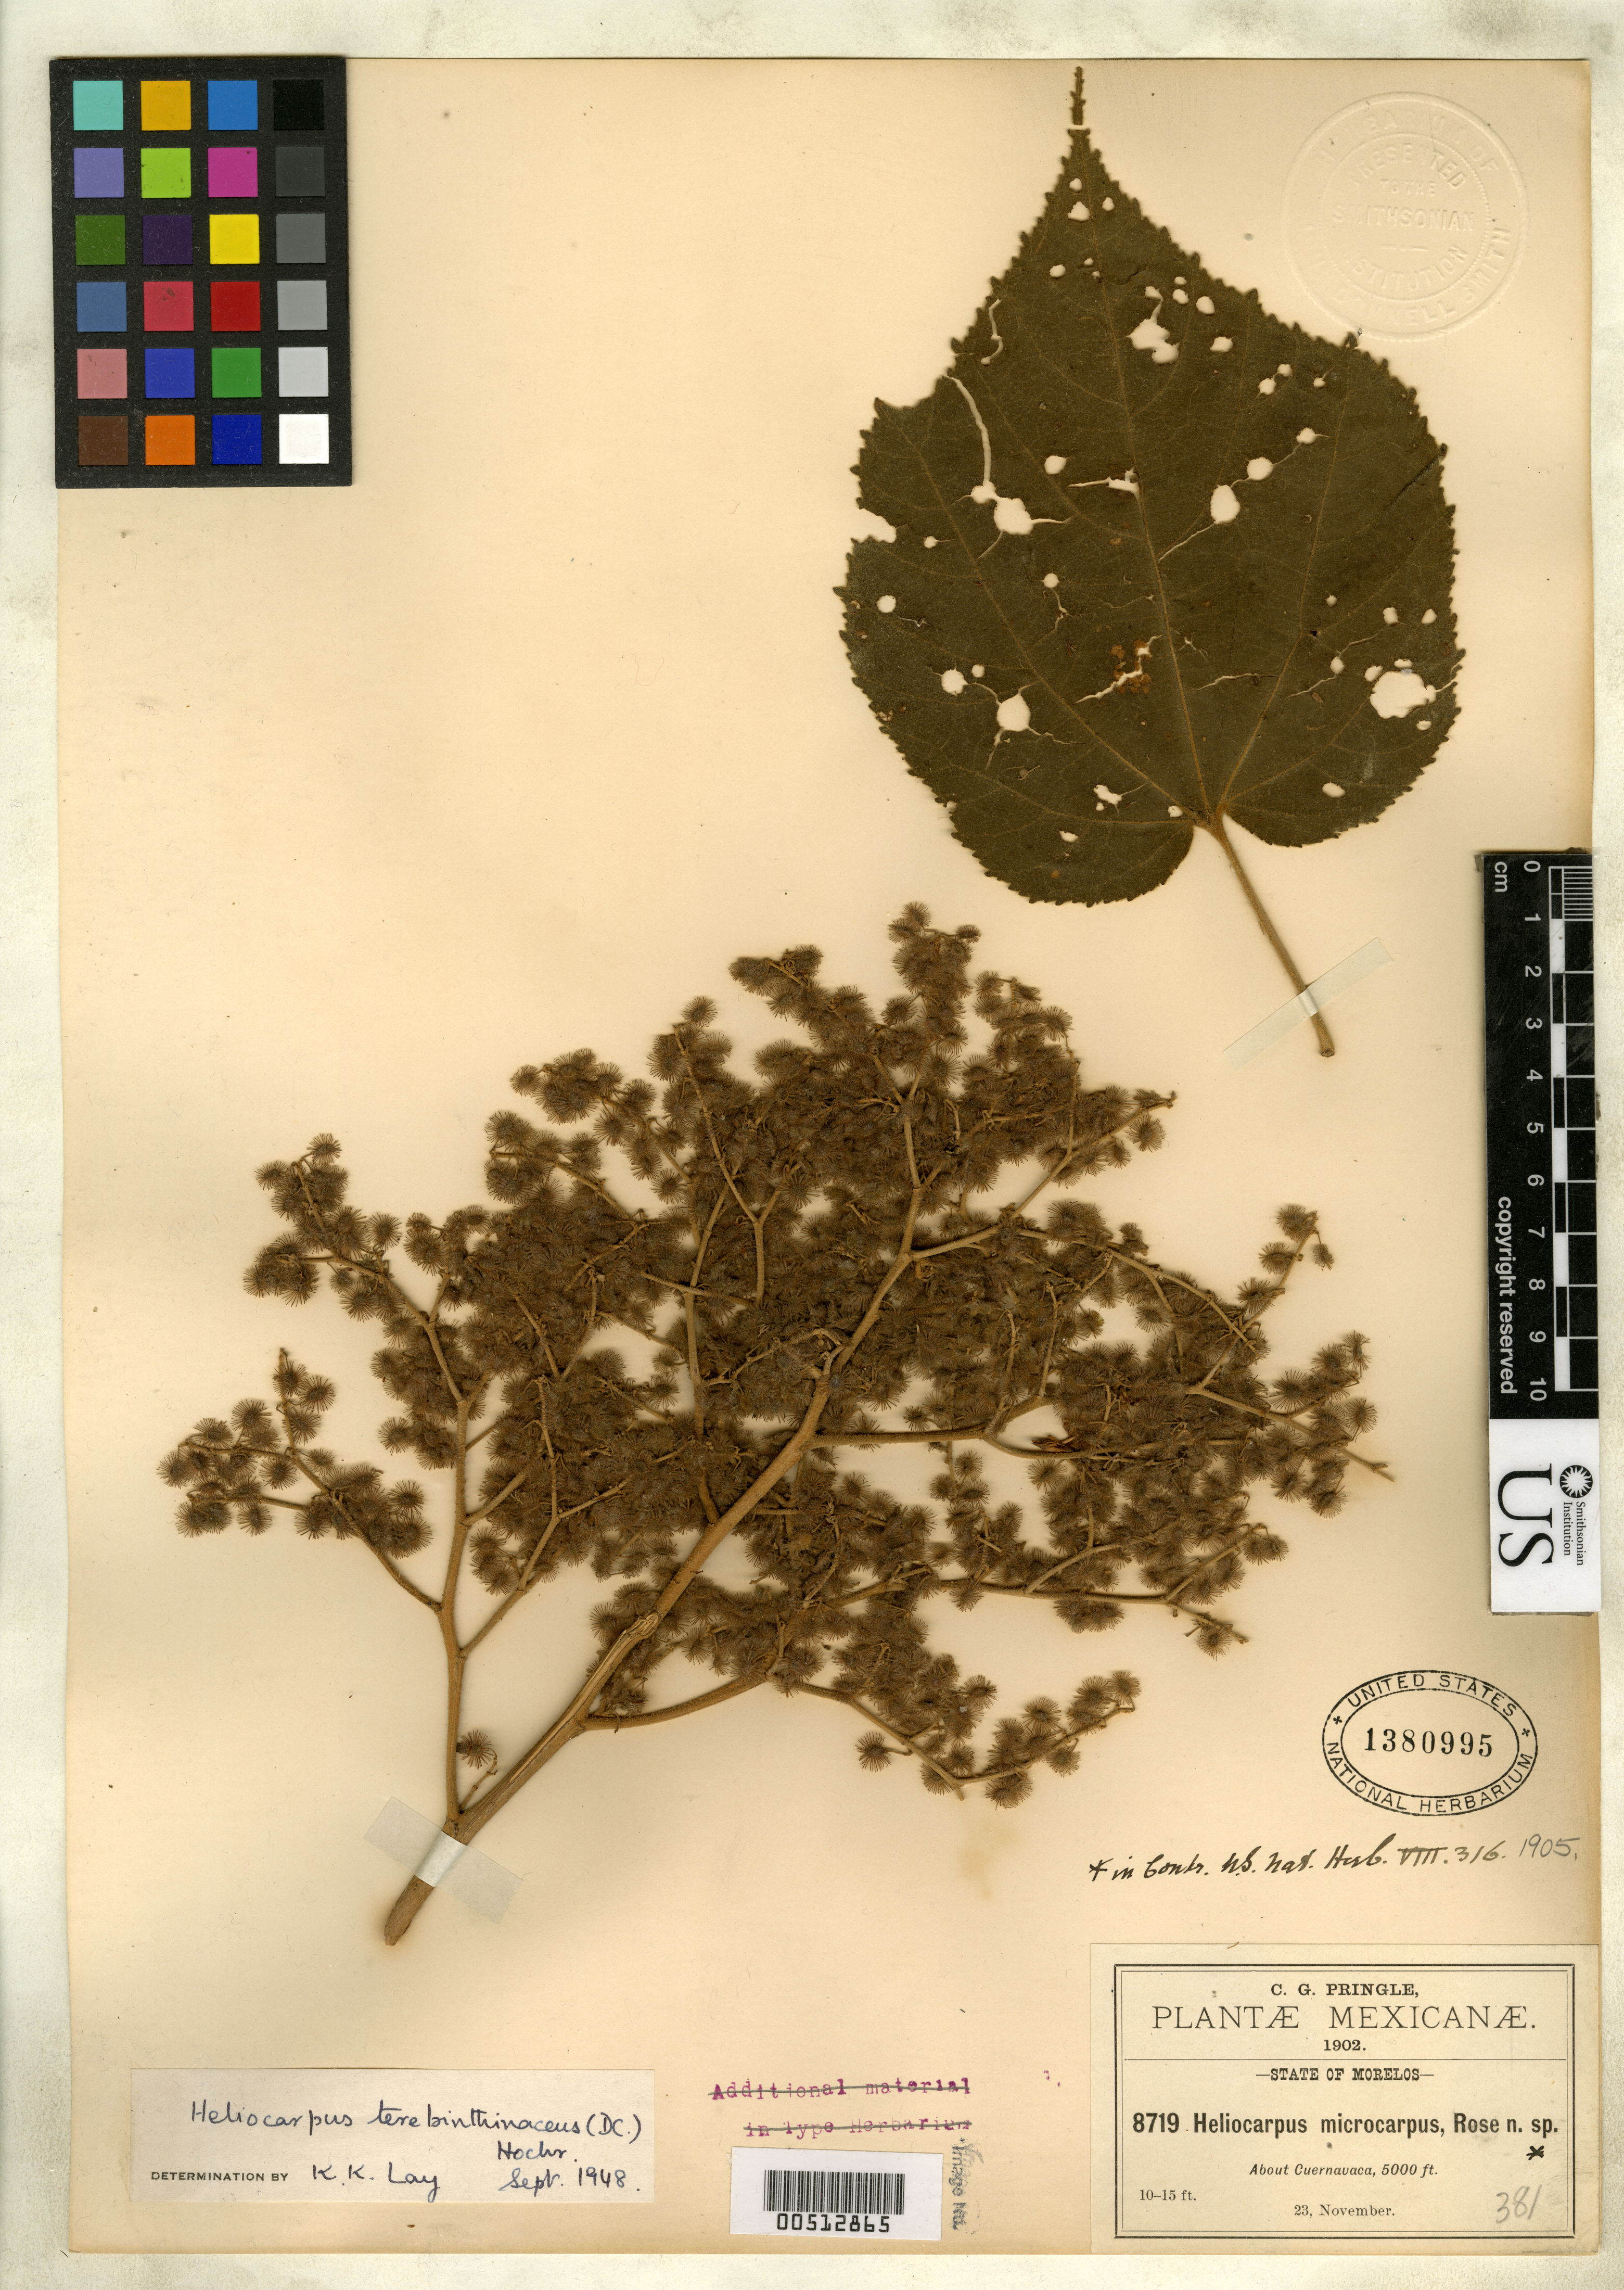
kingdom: Plantae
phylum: Tracheophyta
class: Magnoliopsida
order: Malvales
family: Malvaceae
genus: Heliocarpus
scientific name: Heliocarpus microcarpus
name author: Rose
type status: Type Collection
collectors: C. G. Pringle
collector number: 8719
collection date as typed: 23 Nov 1902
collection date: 1902-11-23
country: Mexico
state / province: Morelos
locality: About Cuernavaca.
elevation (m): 1524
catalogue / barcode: US 1380995